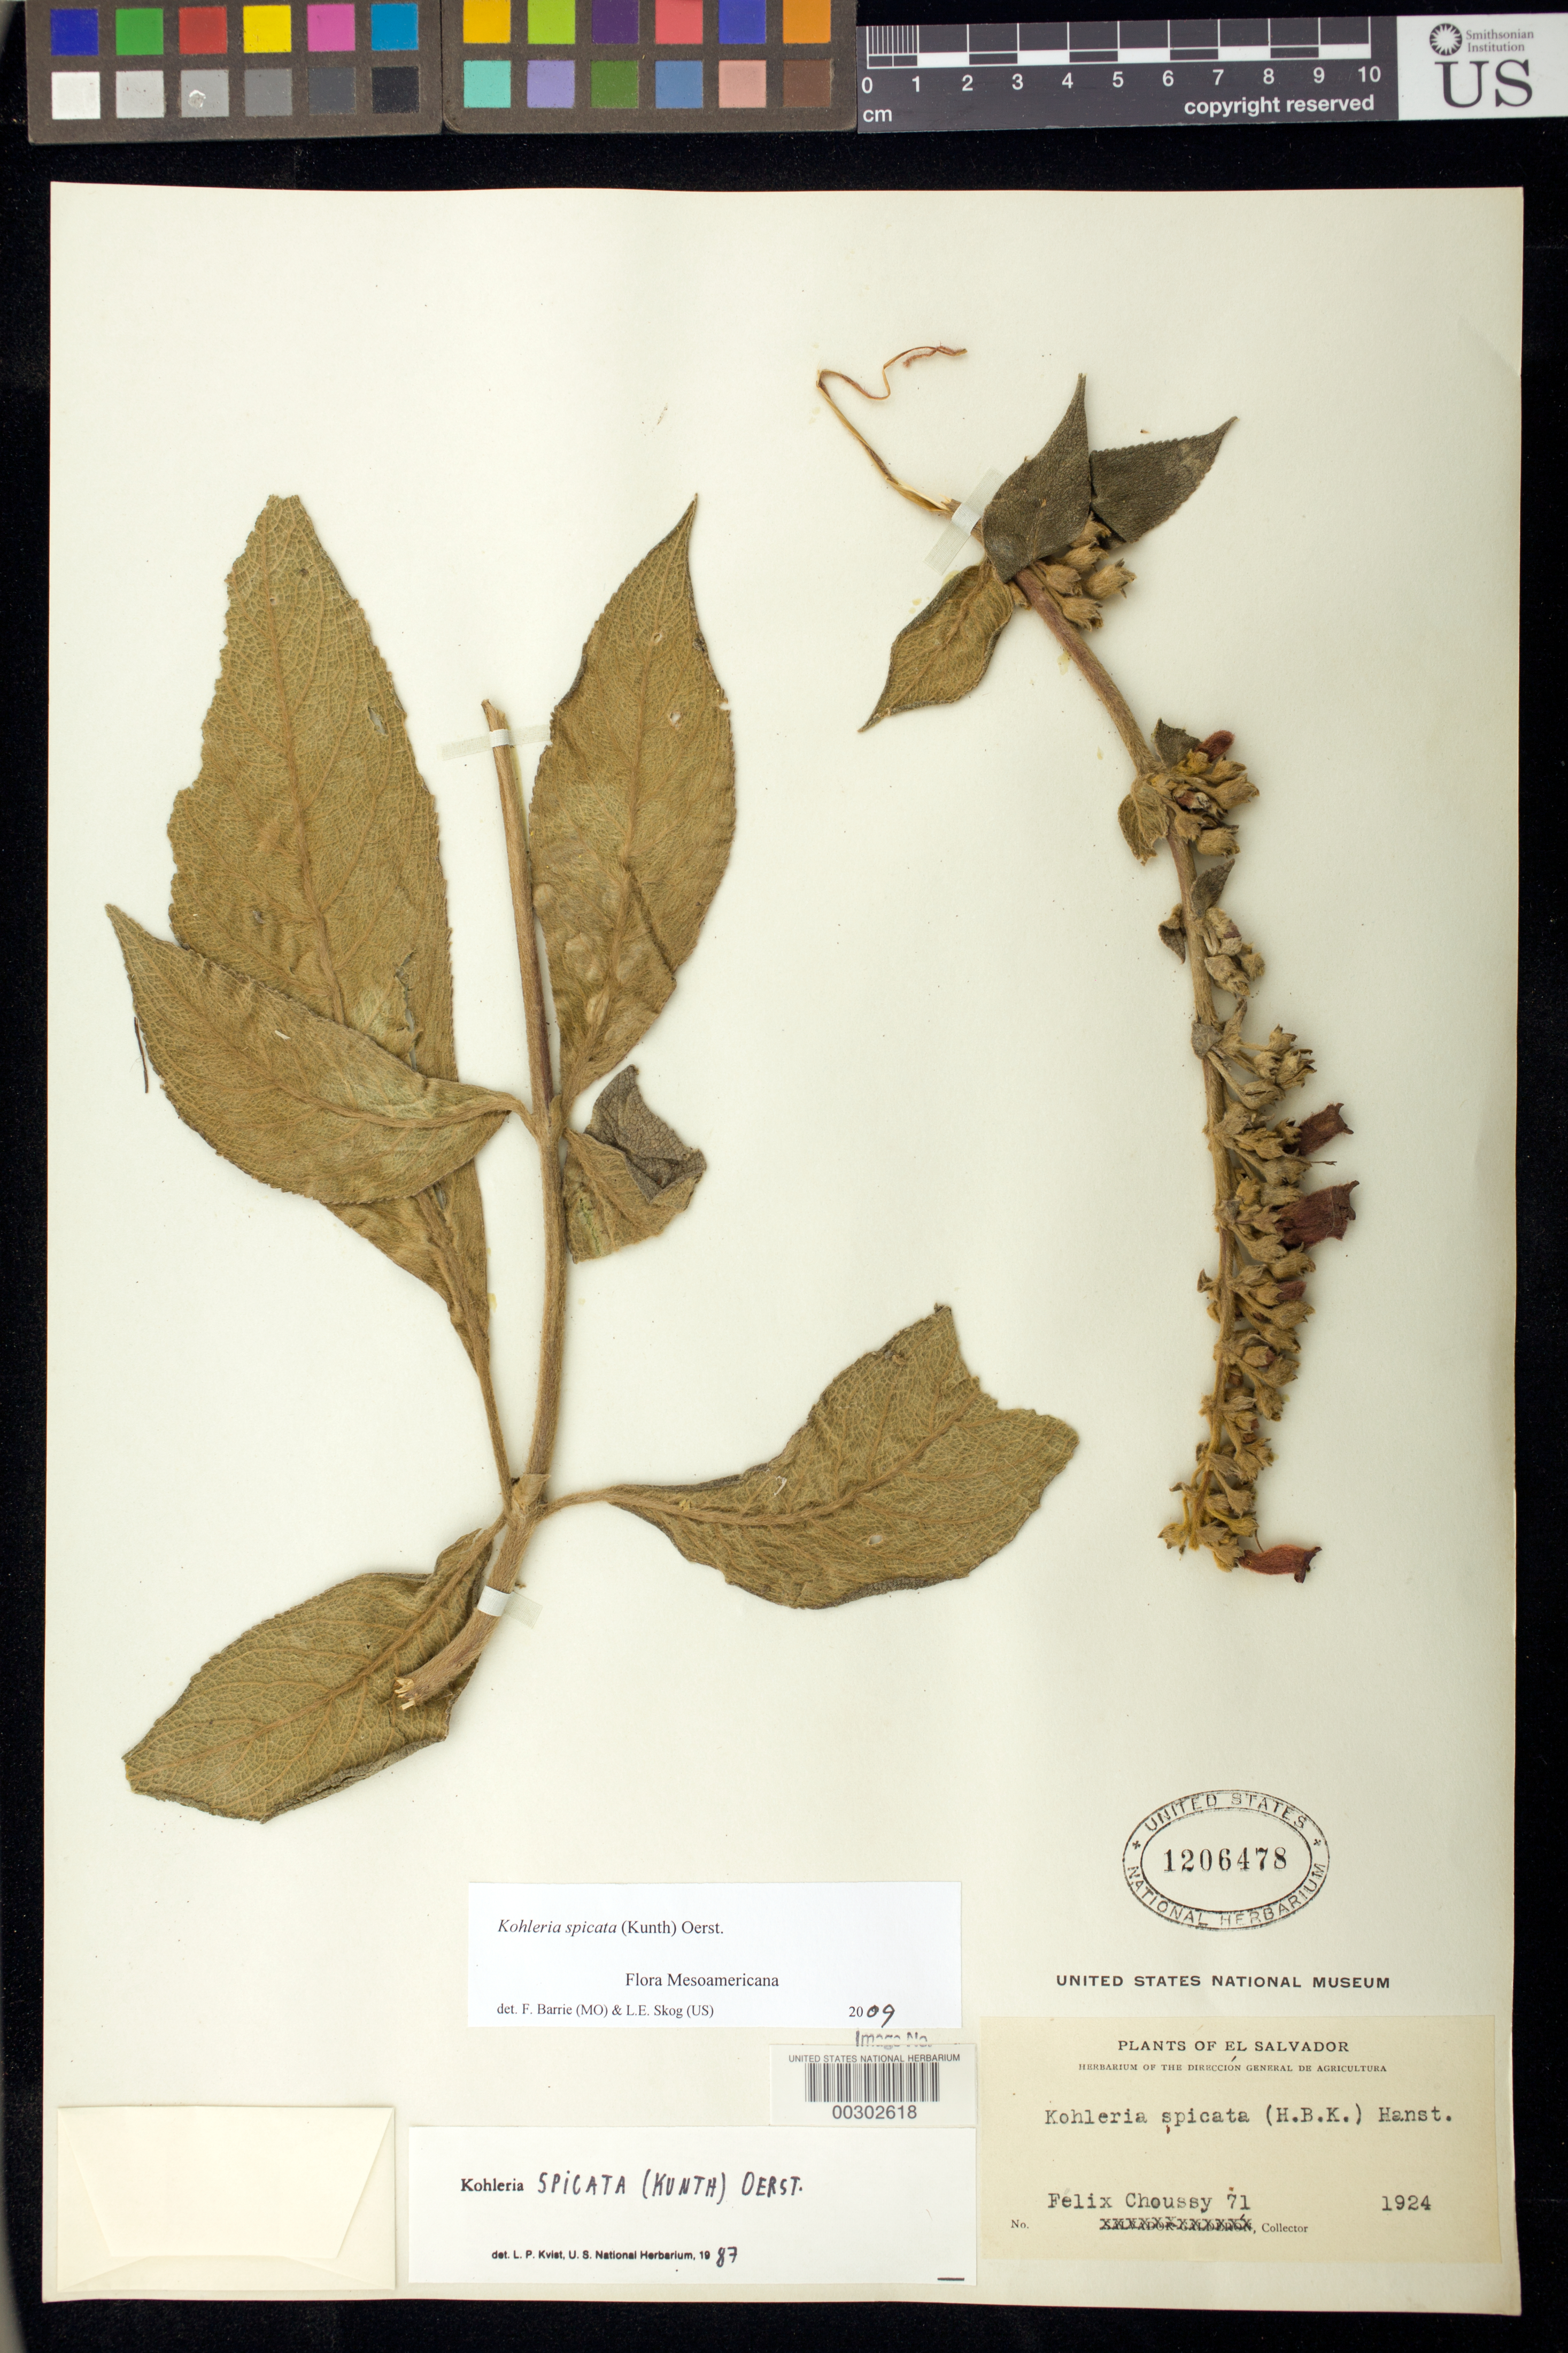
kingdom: Plantae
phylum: Tracheophyta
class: Magnoliopsida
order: Lamiales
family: Gesneriaceae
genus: Kohleria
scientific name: Kohleria spicata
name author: (Kunth) Oerst.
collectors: F. Choussy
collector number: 71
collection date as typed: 1924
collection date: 1924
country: El Salvador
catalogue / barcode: US 1206478